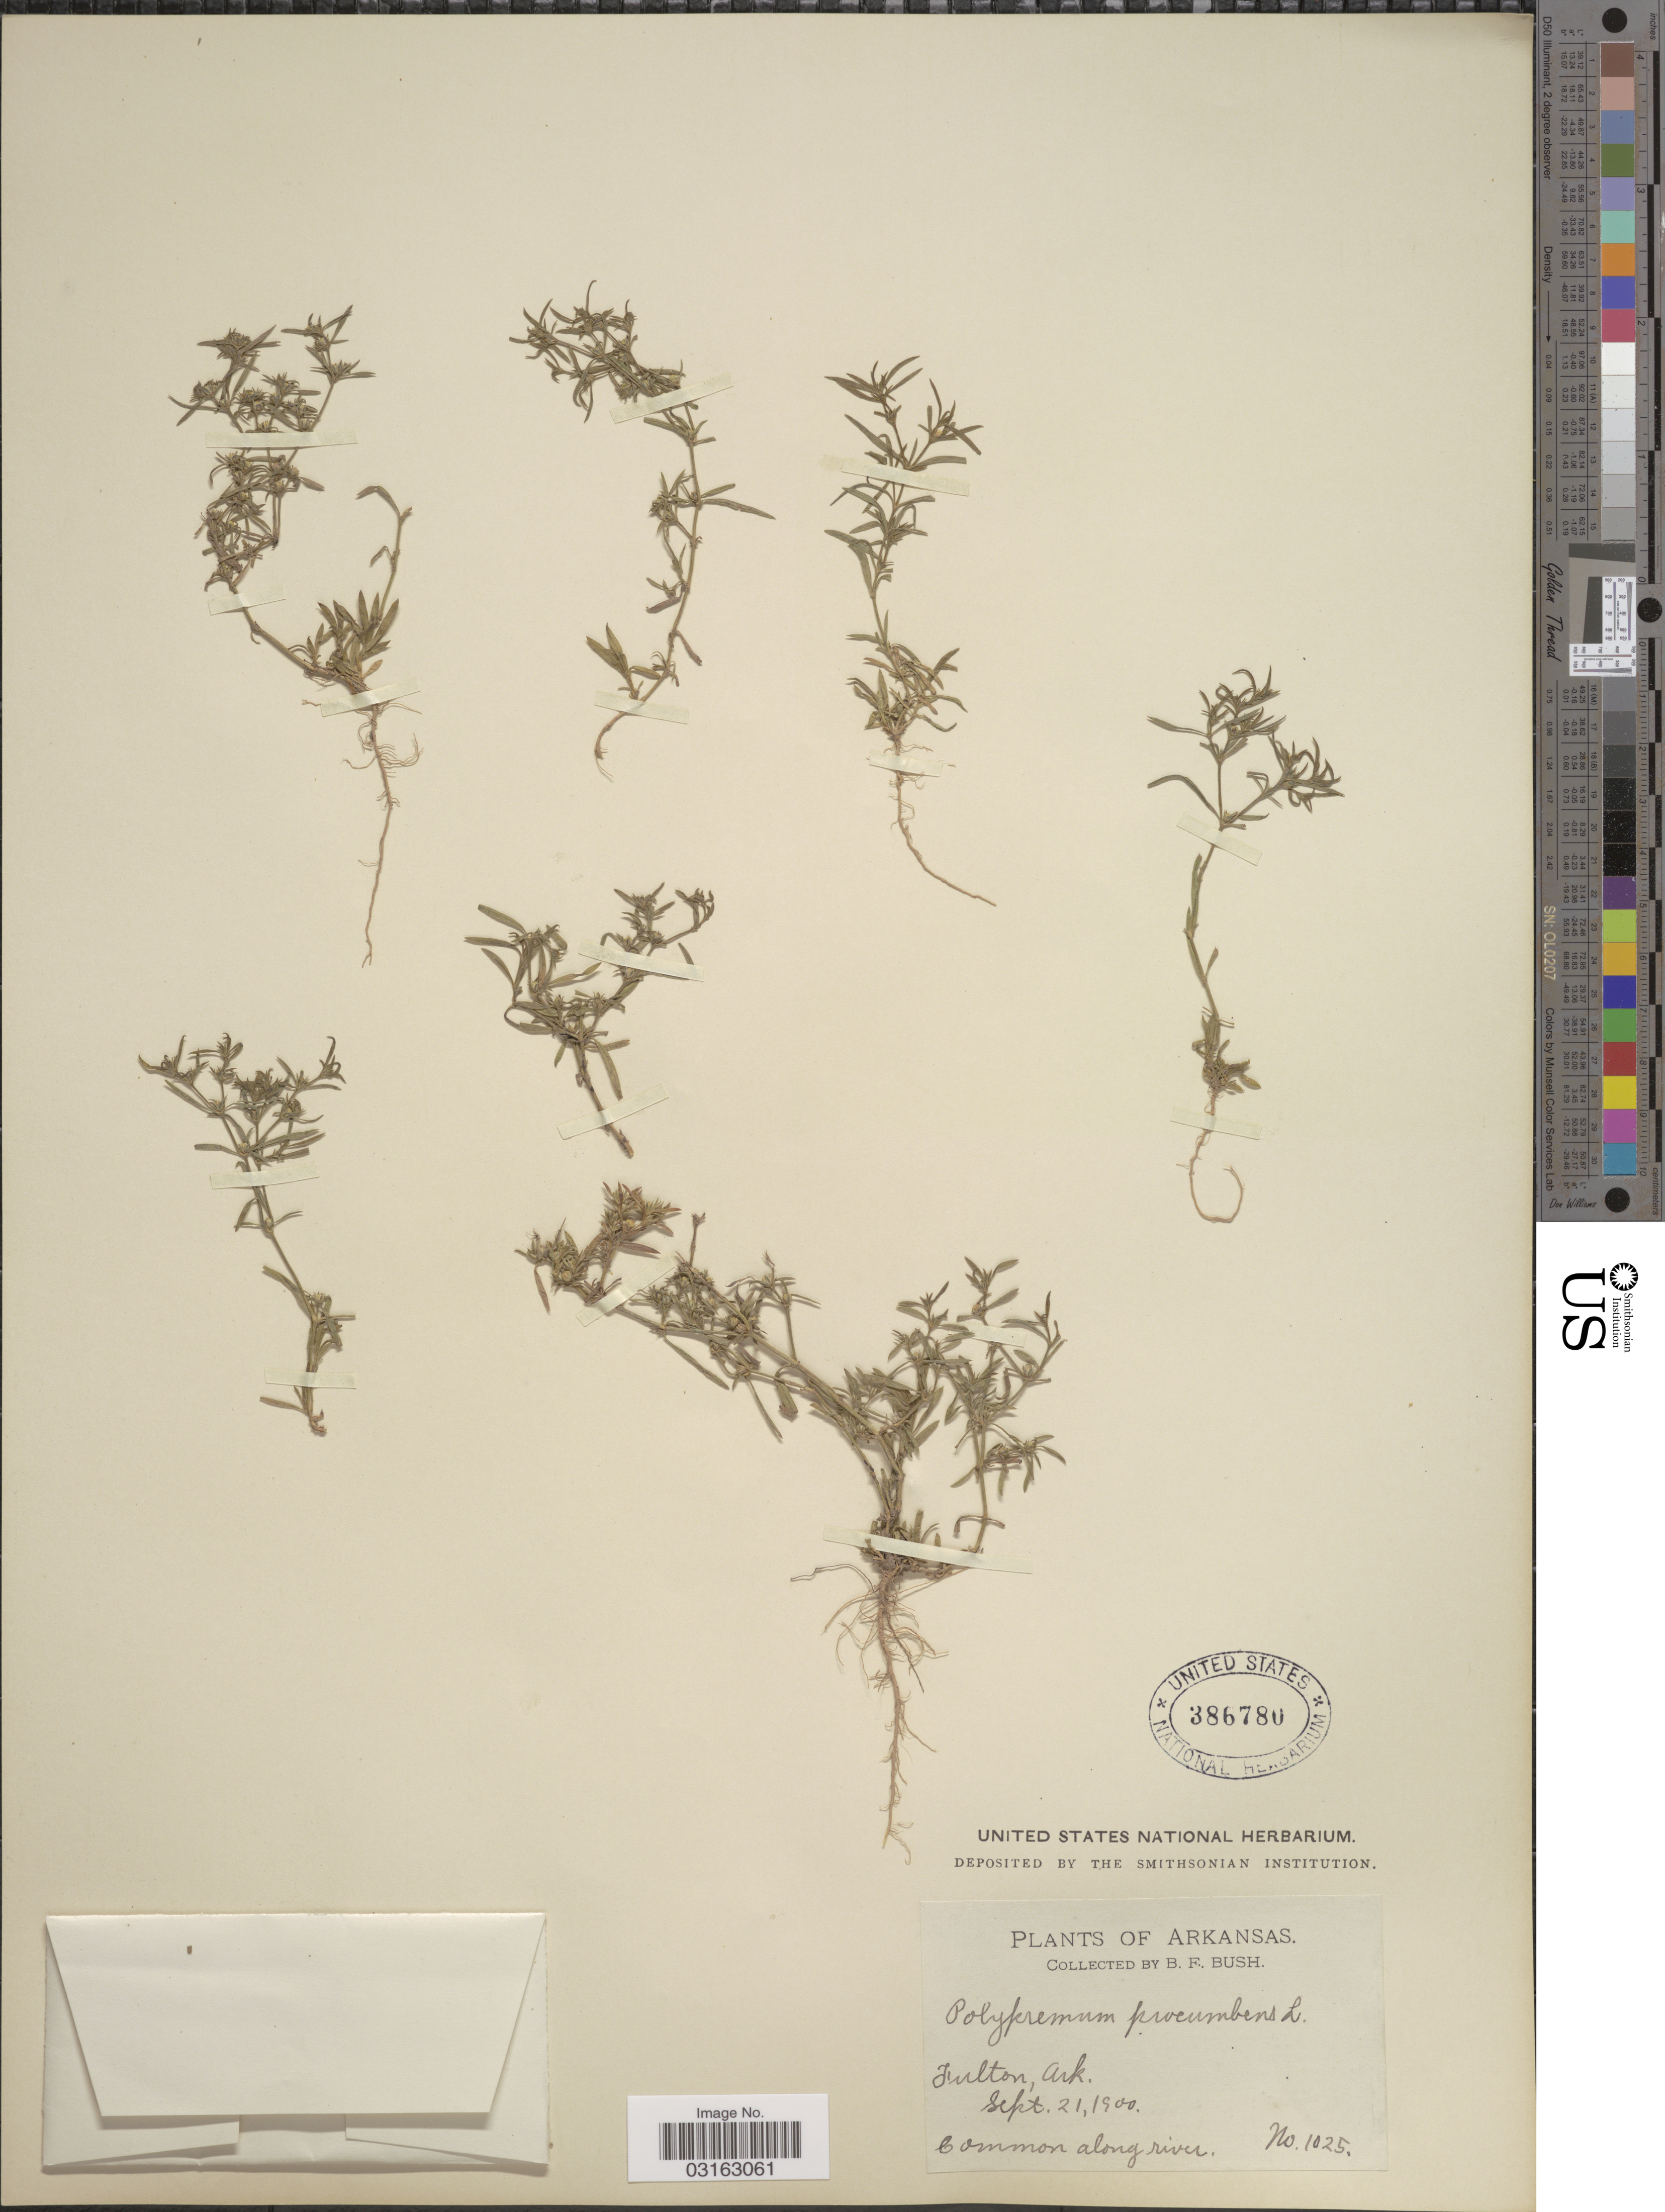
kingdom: Plantae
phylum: Tracheophyta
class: Magnoliopsida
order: Lamiales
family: Tetrachondraceae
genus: Polypremum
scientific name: Polypremum procumbens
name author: L.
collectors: B. F. Bush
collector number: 1025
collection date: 1900-09-21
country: United States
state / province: Arkansas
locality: Fulton, Ark.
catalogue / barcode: US 386780